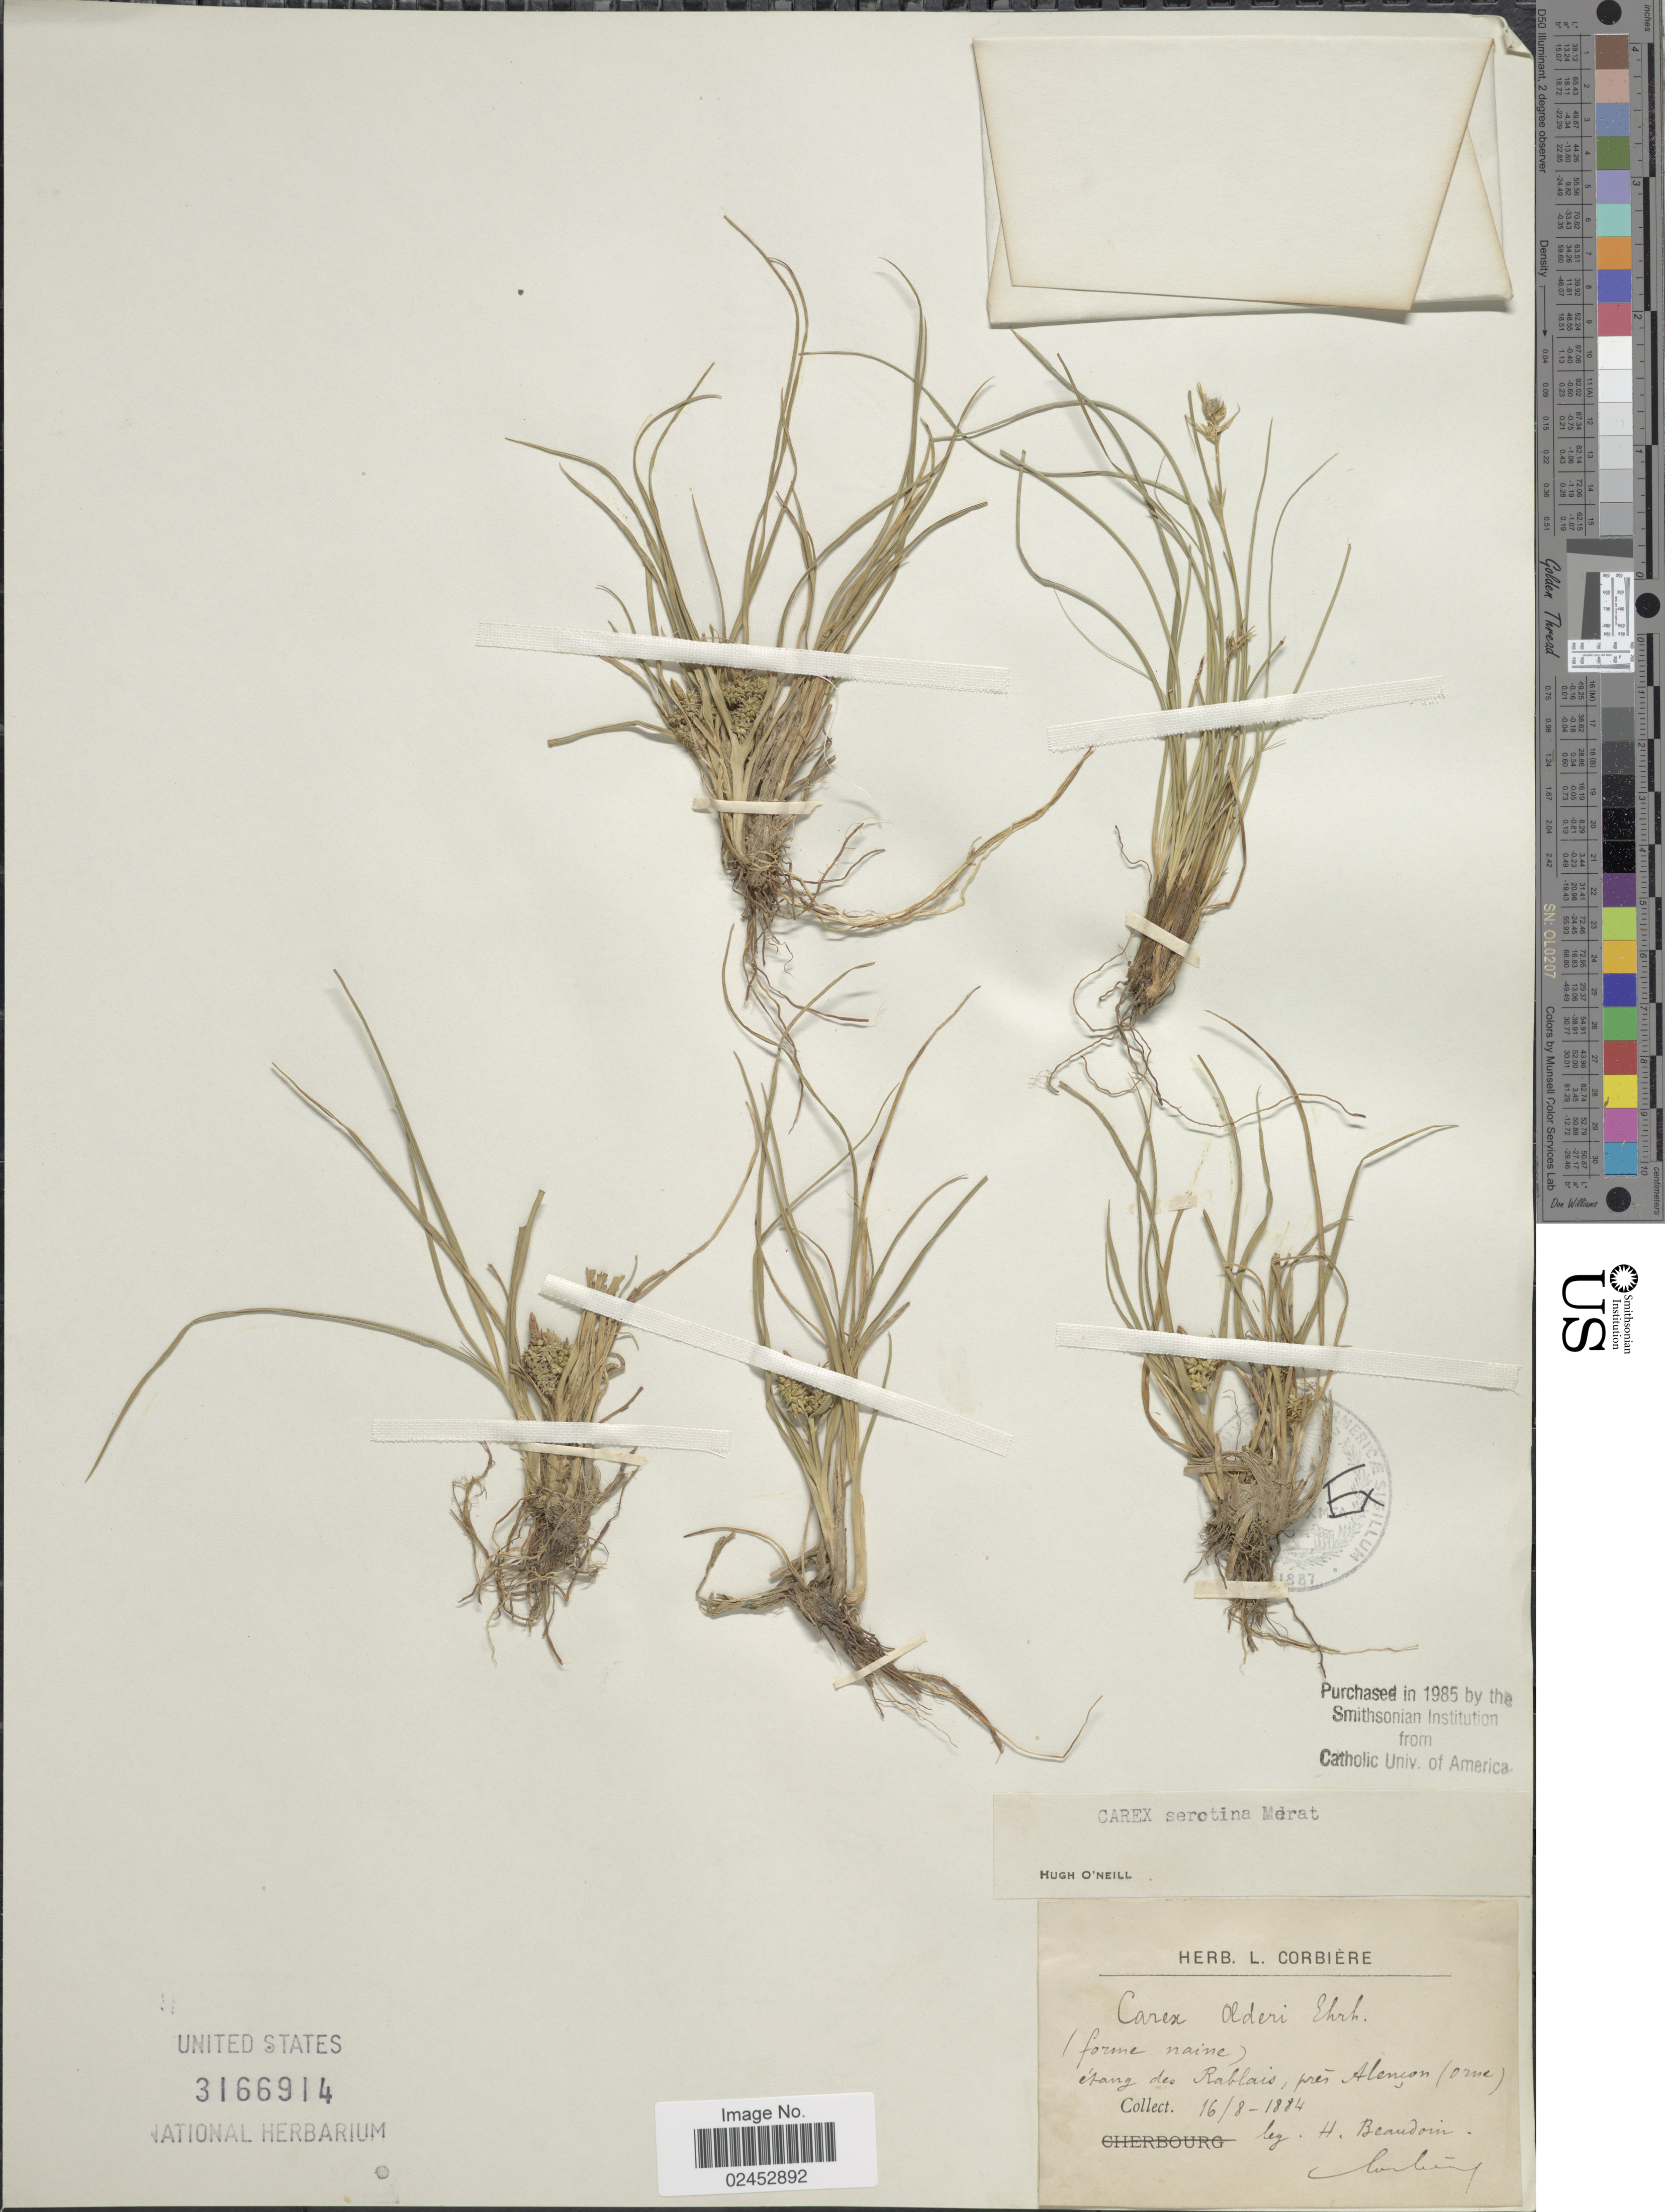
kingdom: Plantae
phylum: Tracheophyta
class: Liliopsida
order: Poales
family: Cyperaceae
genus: Carex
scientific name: Carex oederi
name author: Retz.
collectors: Beaudouin, H. & L. Corbière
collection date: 1884-08-16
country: France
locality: Etang des Rablais, pres Alencon (orne).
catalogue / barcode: US 3166914